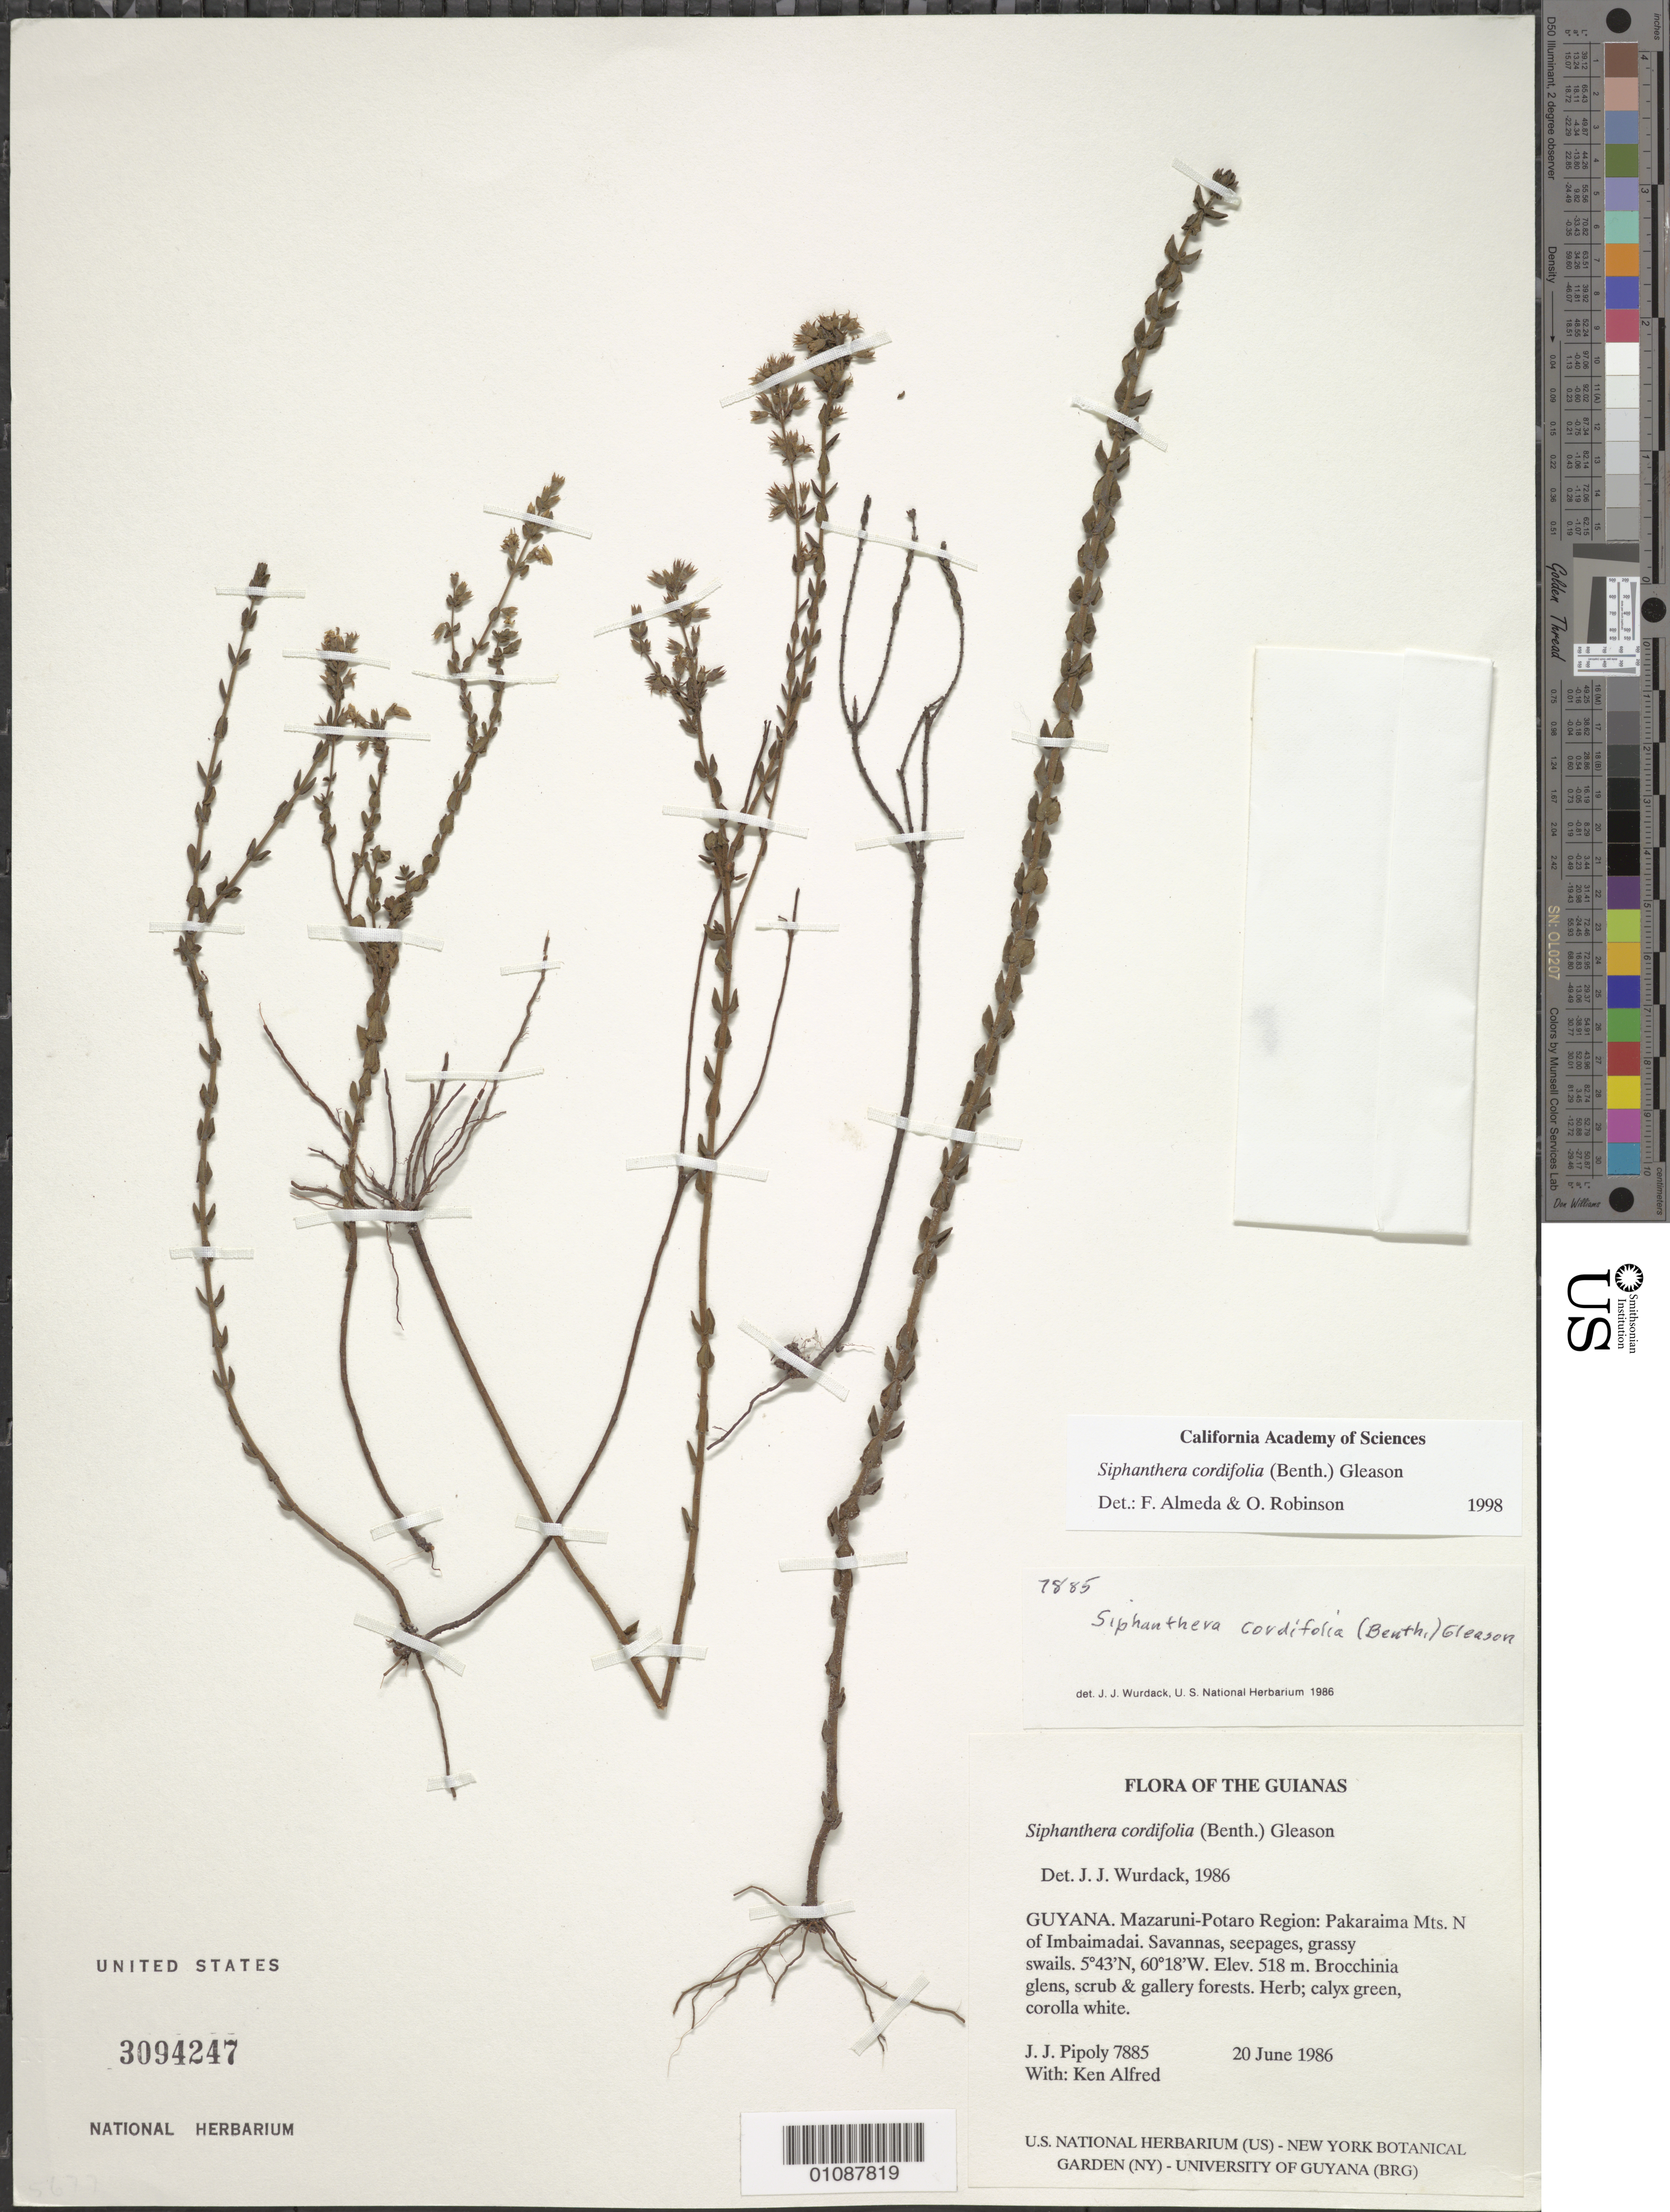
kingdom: Plantae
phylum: Tracheophyta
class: Magnoliopsida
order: Myrtales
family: Melastomataceae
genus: Siphanthera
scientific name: Siphanthera cordifolia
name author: (Benth.) Gleason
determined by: Almeda, F.; Robinson, O.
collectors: J. J. Pipoly & K. Alfred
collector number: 7885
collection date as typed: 20 June 1986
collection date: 1986-06-20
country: Guyana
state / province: Cuyuni-Mazaruni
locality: Pakaraima Mts. N of Imbaimadai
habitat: Savannas, seepages, grassy swails, Brocchinia glens, scrub & gallery forests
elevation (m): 518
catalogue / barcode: US 3094247